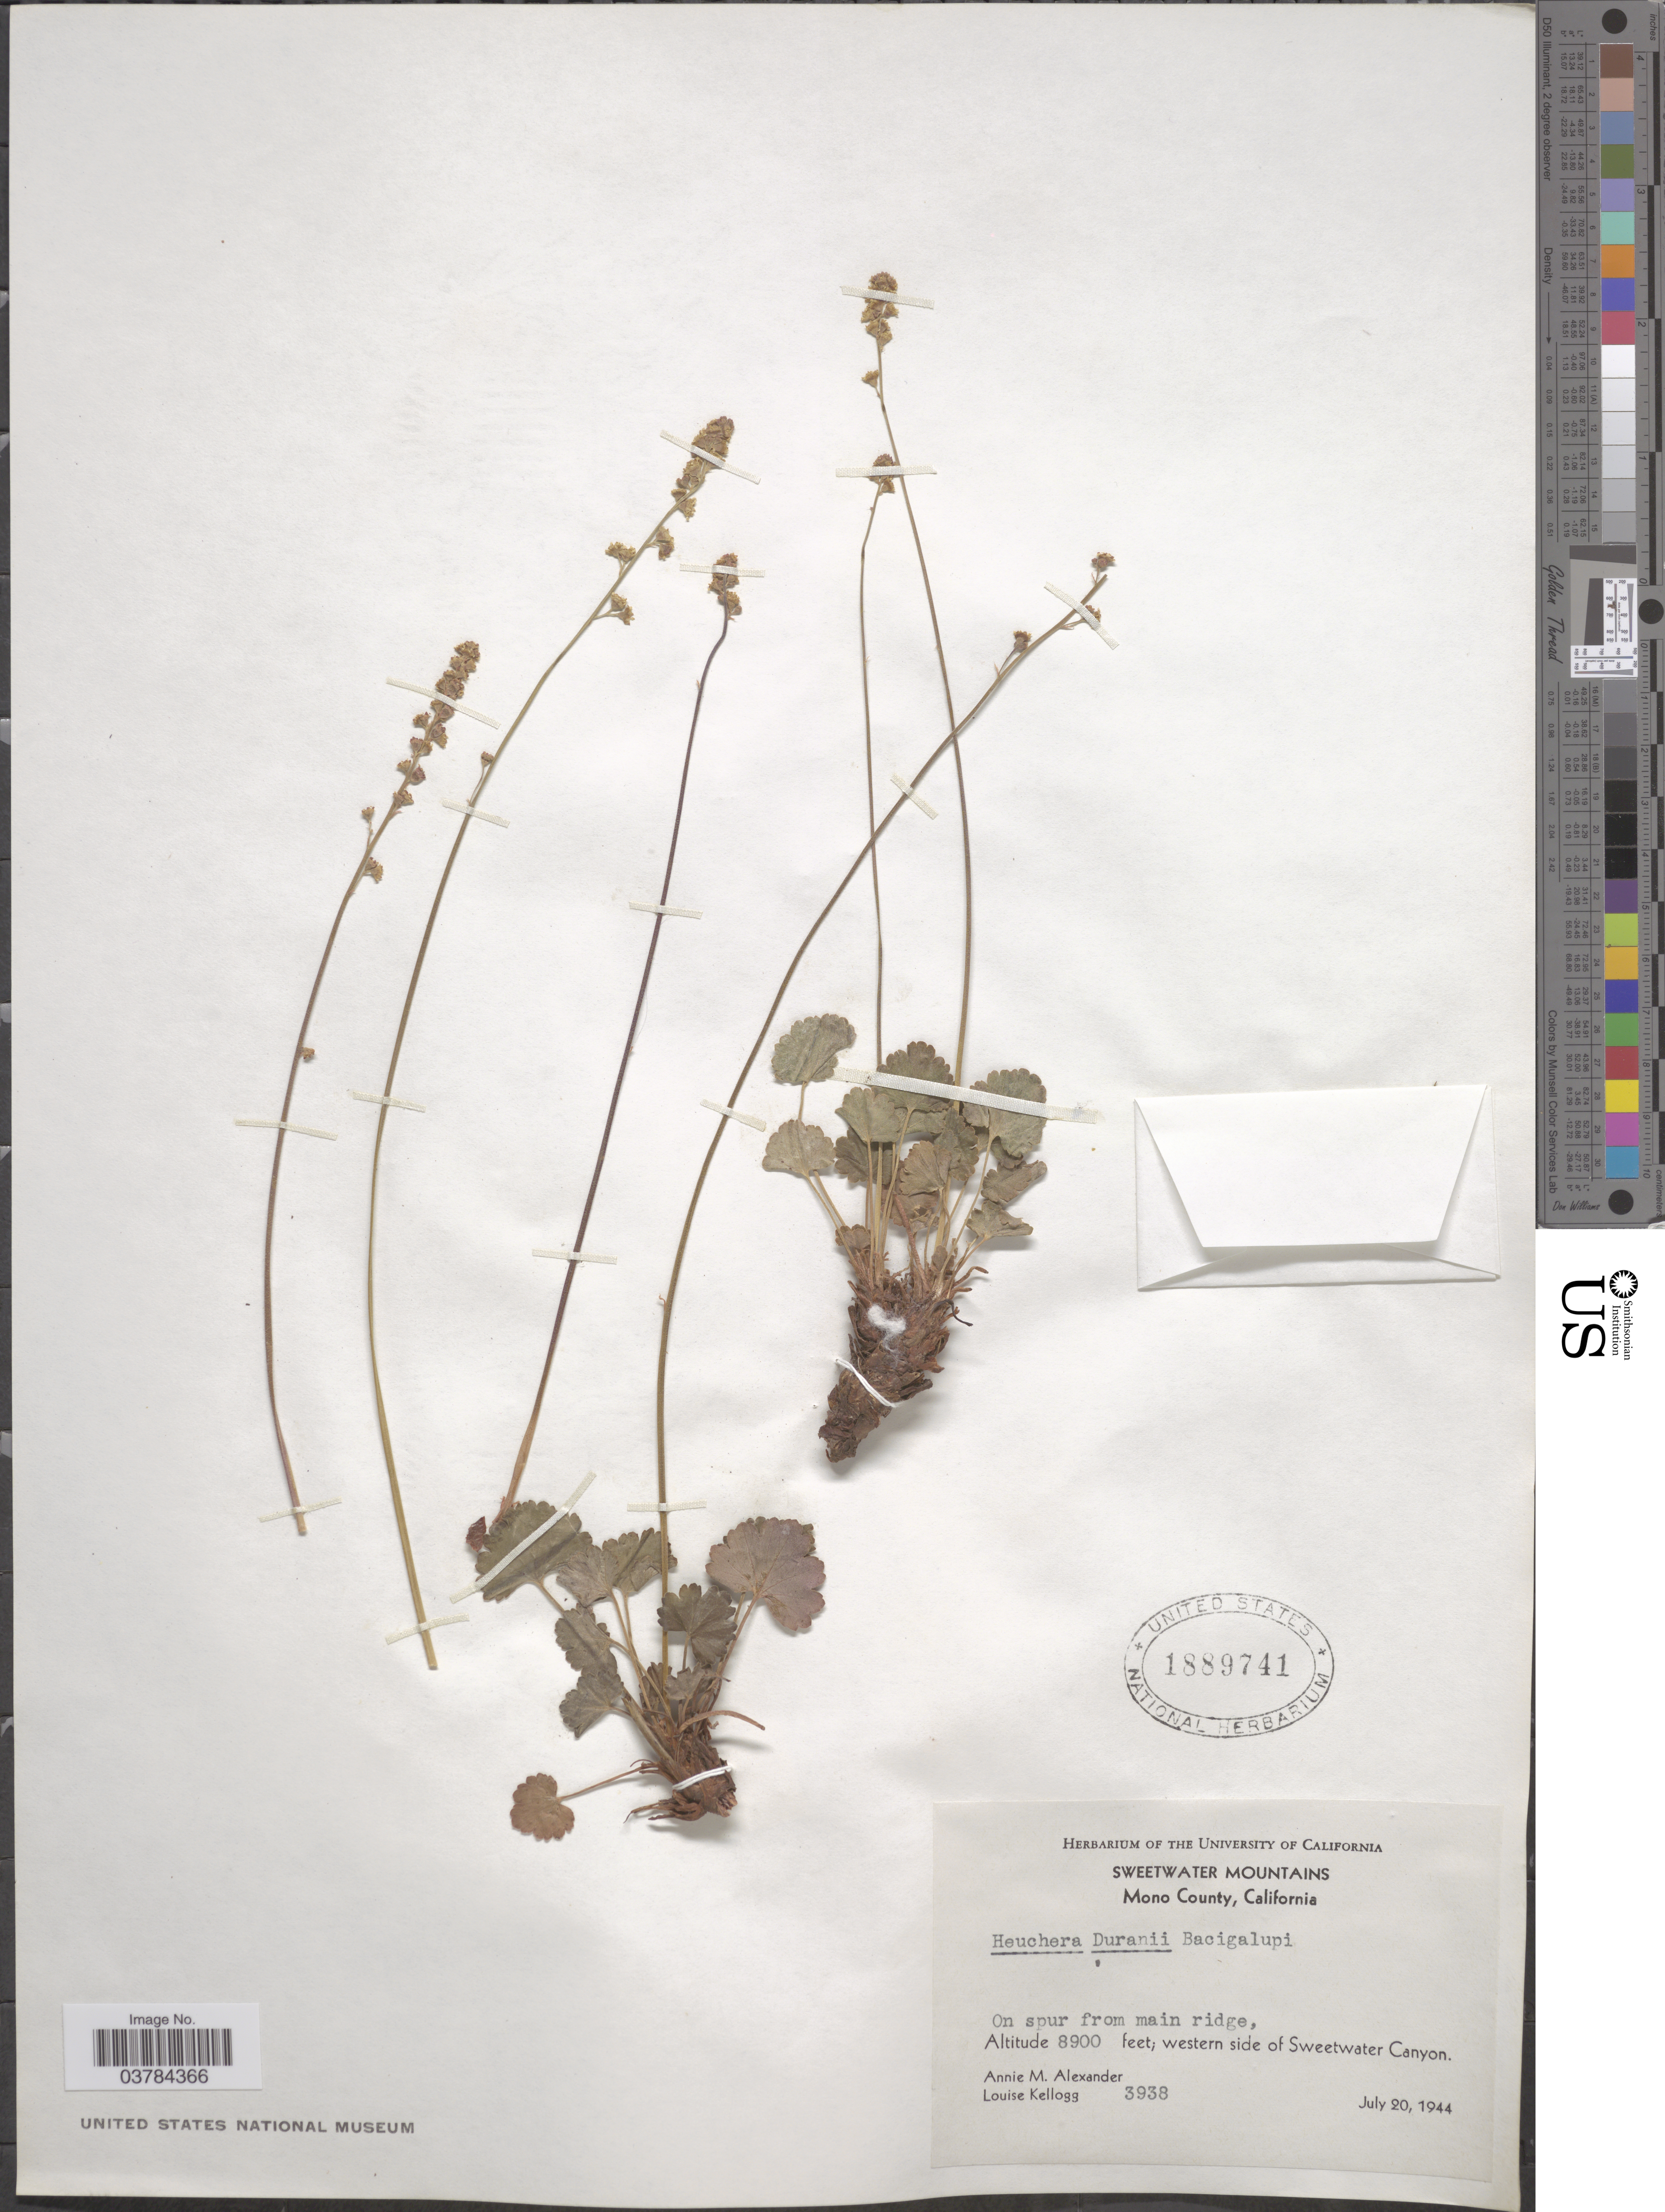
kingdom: Plantae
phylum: Tracheophyta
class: Magnoliopsida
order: Saxifragales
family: Saxifragaceae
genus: Heuchera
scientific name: Heuchera duranii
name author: Bacig.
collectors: A. M. Alexander & L. Kellogg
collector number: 3938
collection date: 1944-07-20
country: United States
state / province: California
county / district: Mono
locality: Sweetwater Mountains. Mono County. Western side of Sweetwater Canyon.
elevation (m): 2713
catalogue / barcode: US 1889741